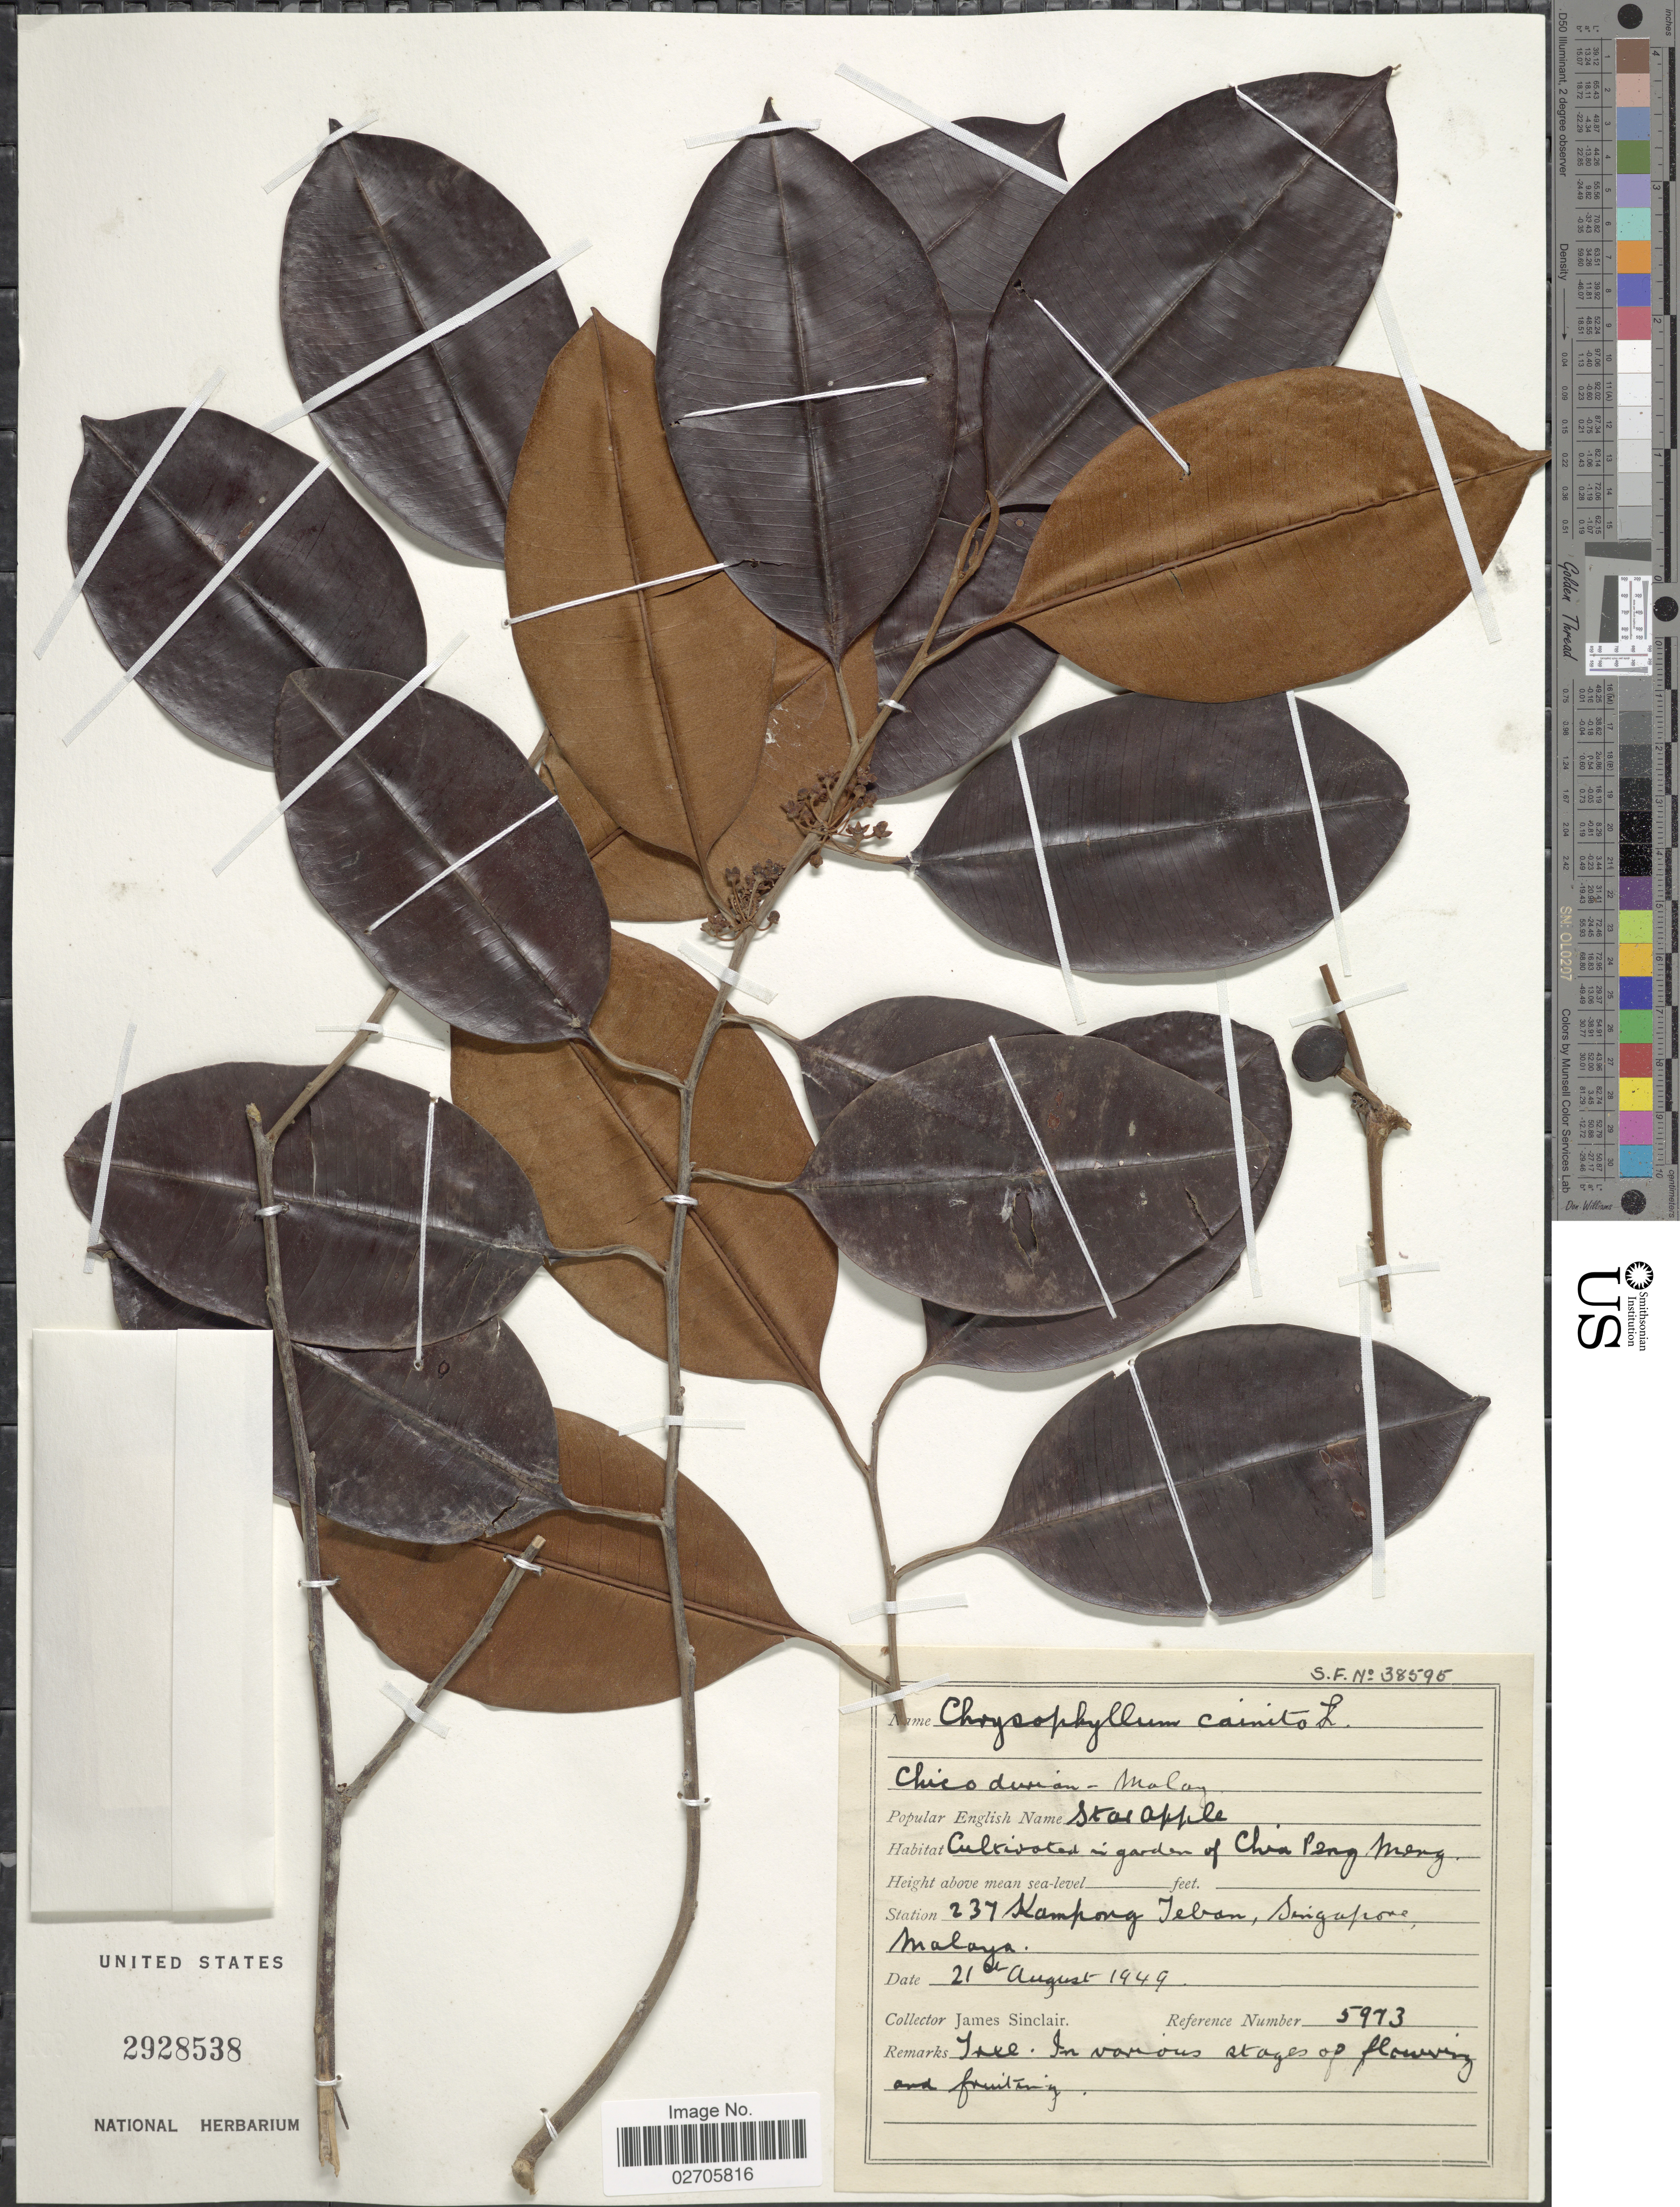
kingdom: Plantae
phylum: Tracheophyta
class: Magnoliopsida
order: Ericales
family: Sapotaceae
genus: Chrysophyllum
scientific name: Chrysophyllum cainito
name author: L.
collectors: J. Sinclair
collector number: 5973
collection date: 1949-08-21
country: Singapore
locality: Cultivated in garden of Chia Pong Mong, 237 Kampong Teban, Malaya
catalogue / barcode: US 2928538